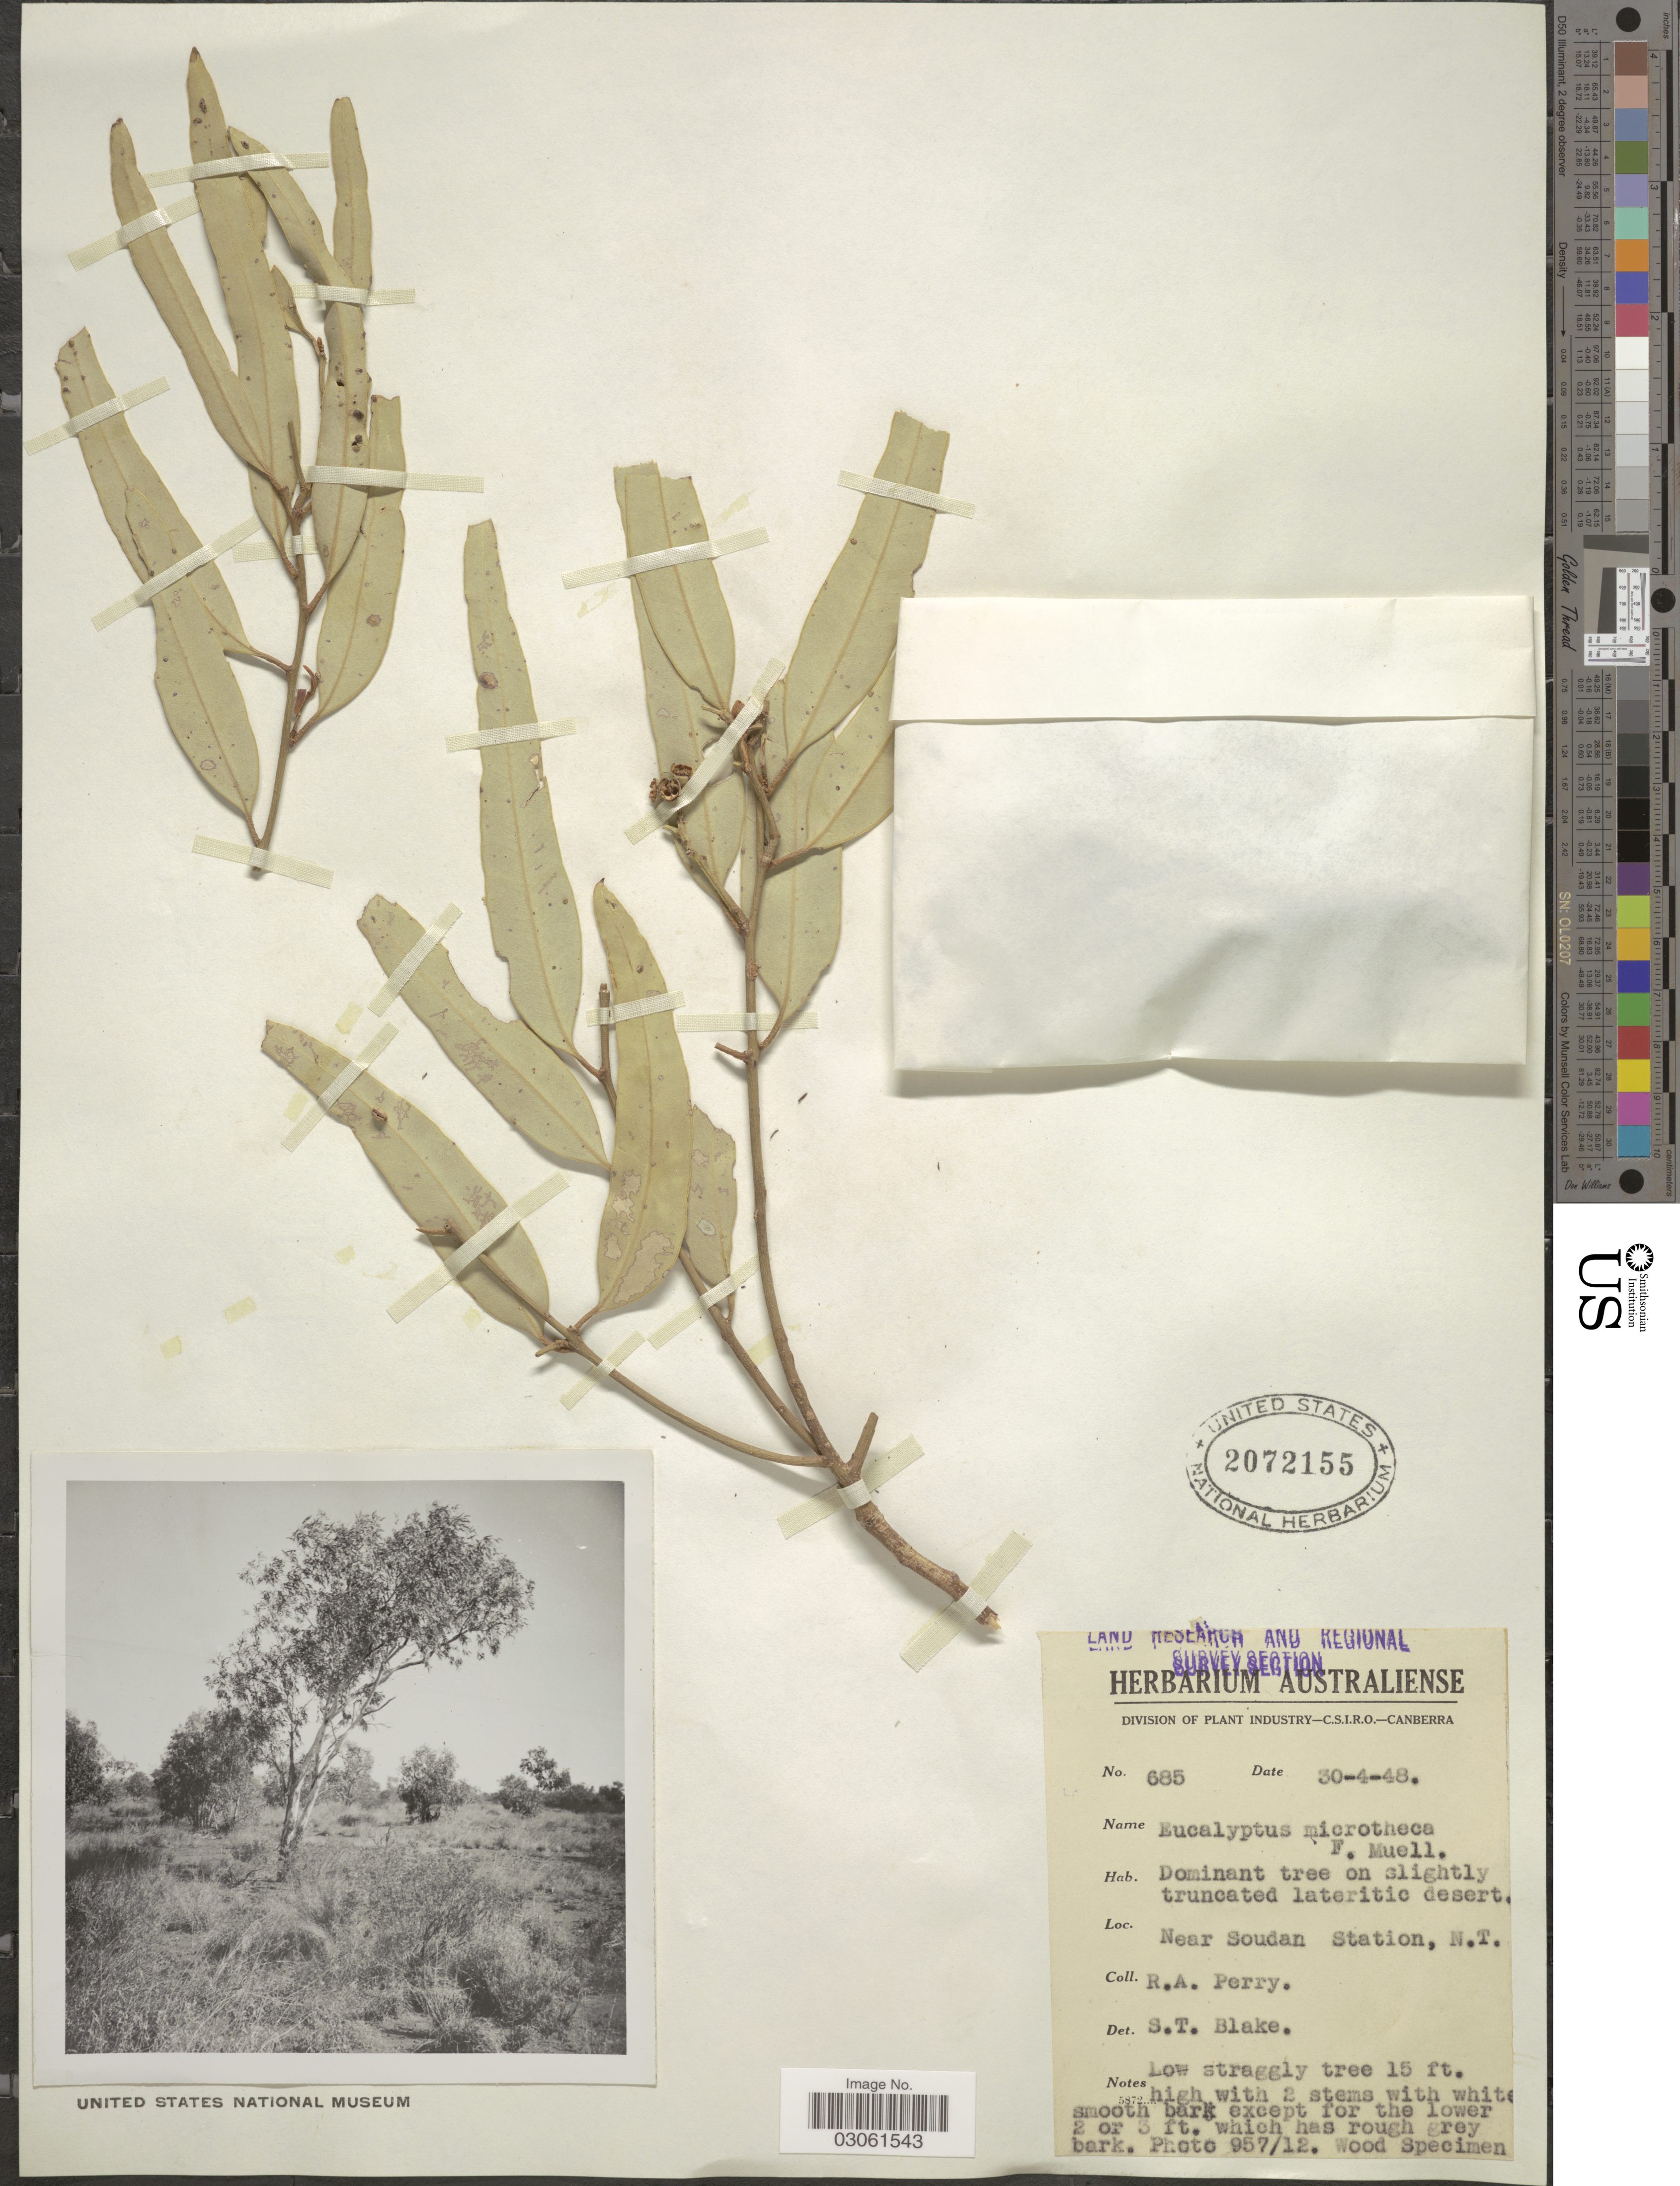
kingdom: Plantae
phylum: Tracheophyta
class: Magnoliopsida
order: Myrtales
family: Myrtaceae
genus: Eucalyptus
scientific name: Eucalyptus microtheca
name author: F. Muell.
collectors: Perry, R. A.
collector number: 685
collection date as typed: Transcribed d/m/y: 30/4/48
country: Australia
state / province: Northern Territory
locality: Near Soudan Station, N. T.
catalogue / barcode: US 2072155